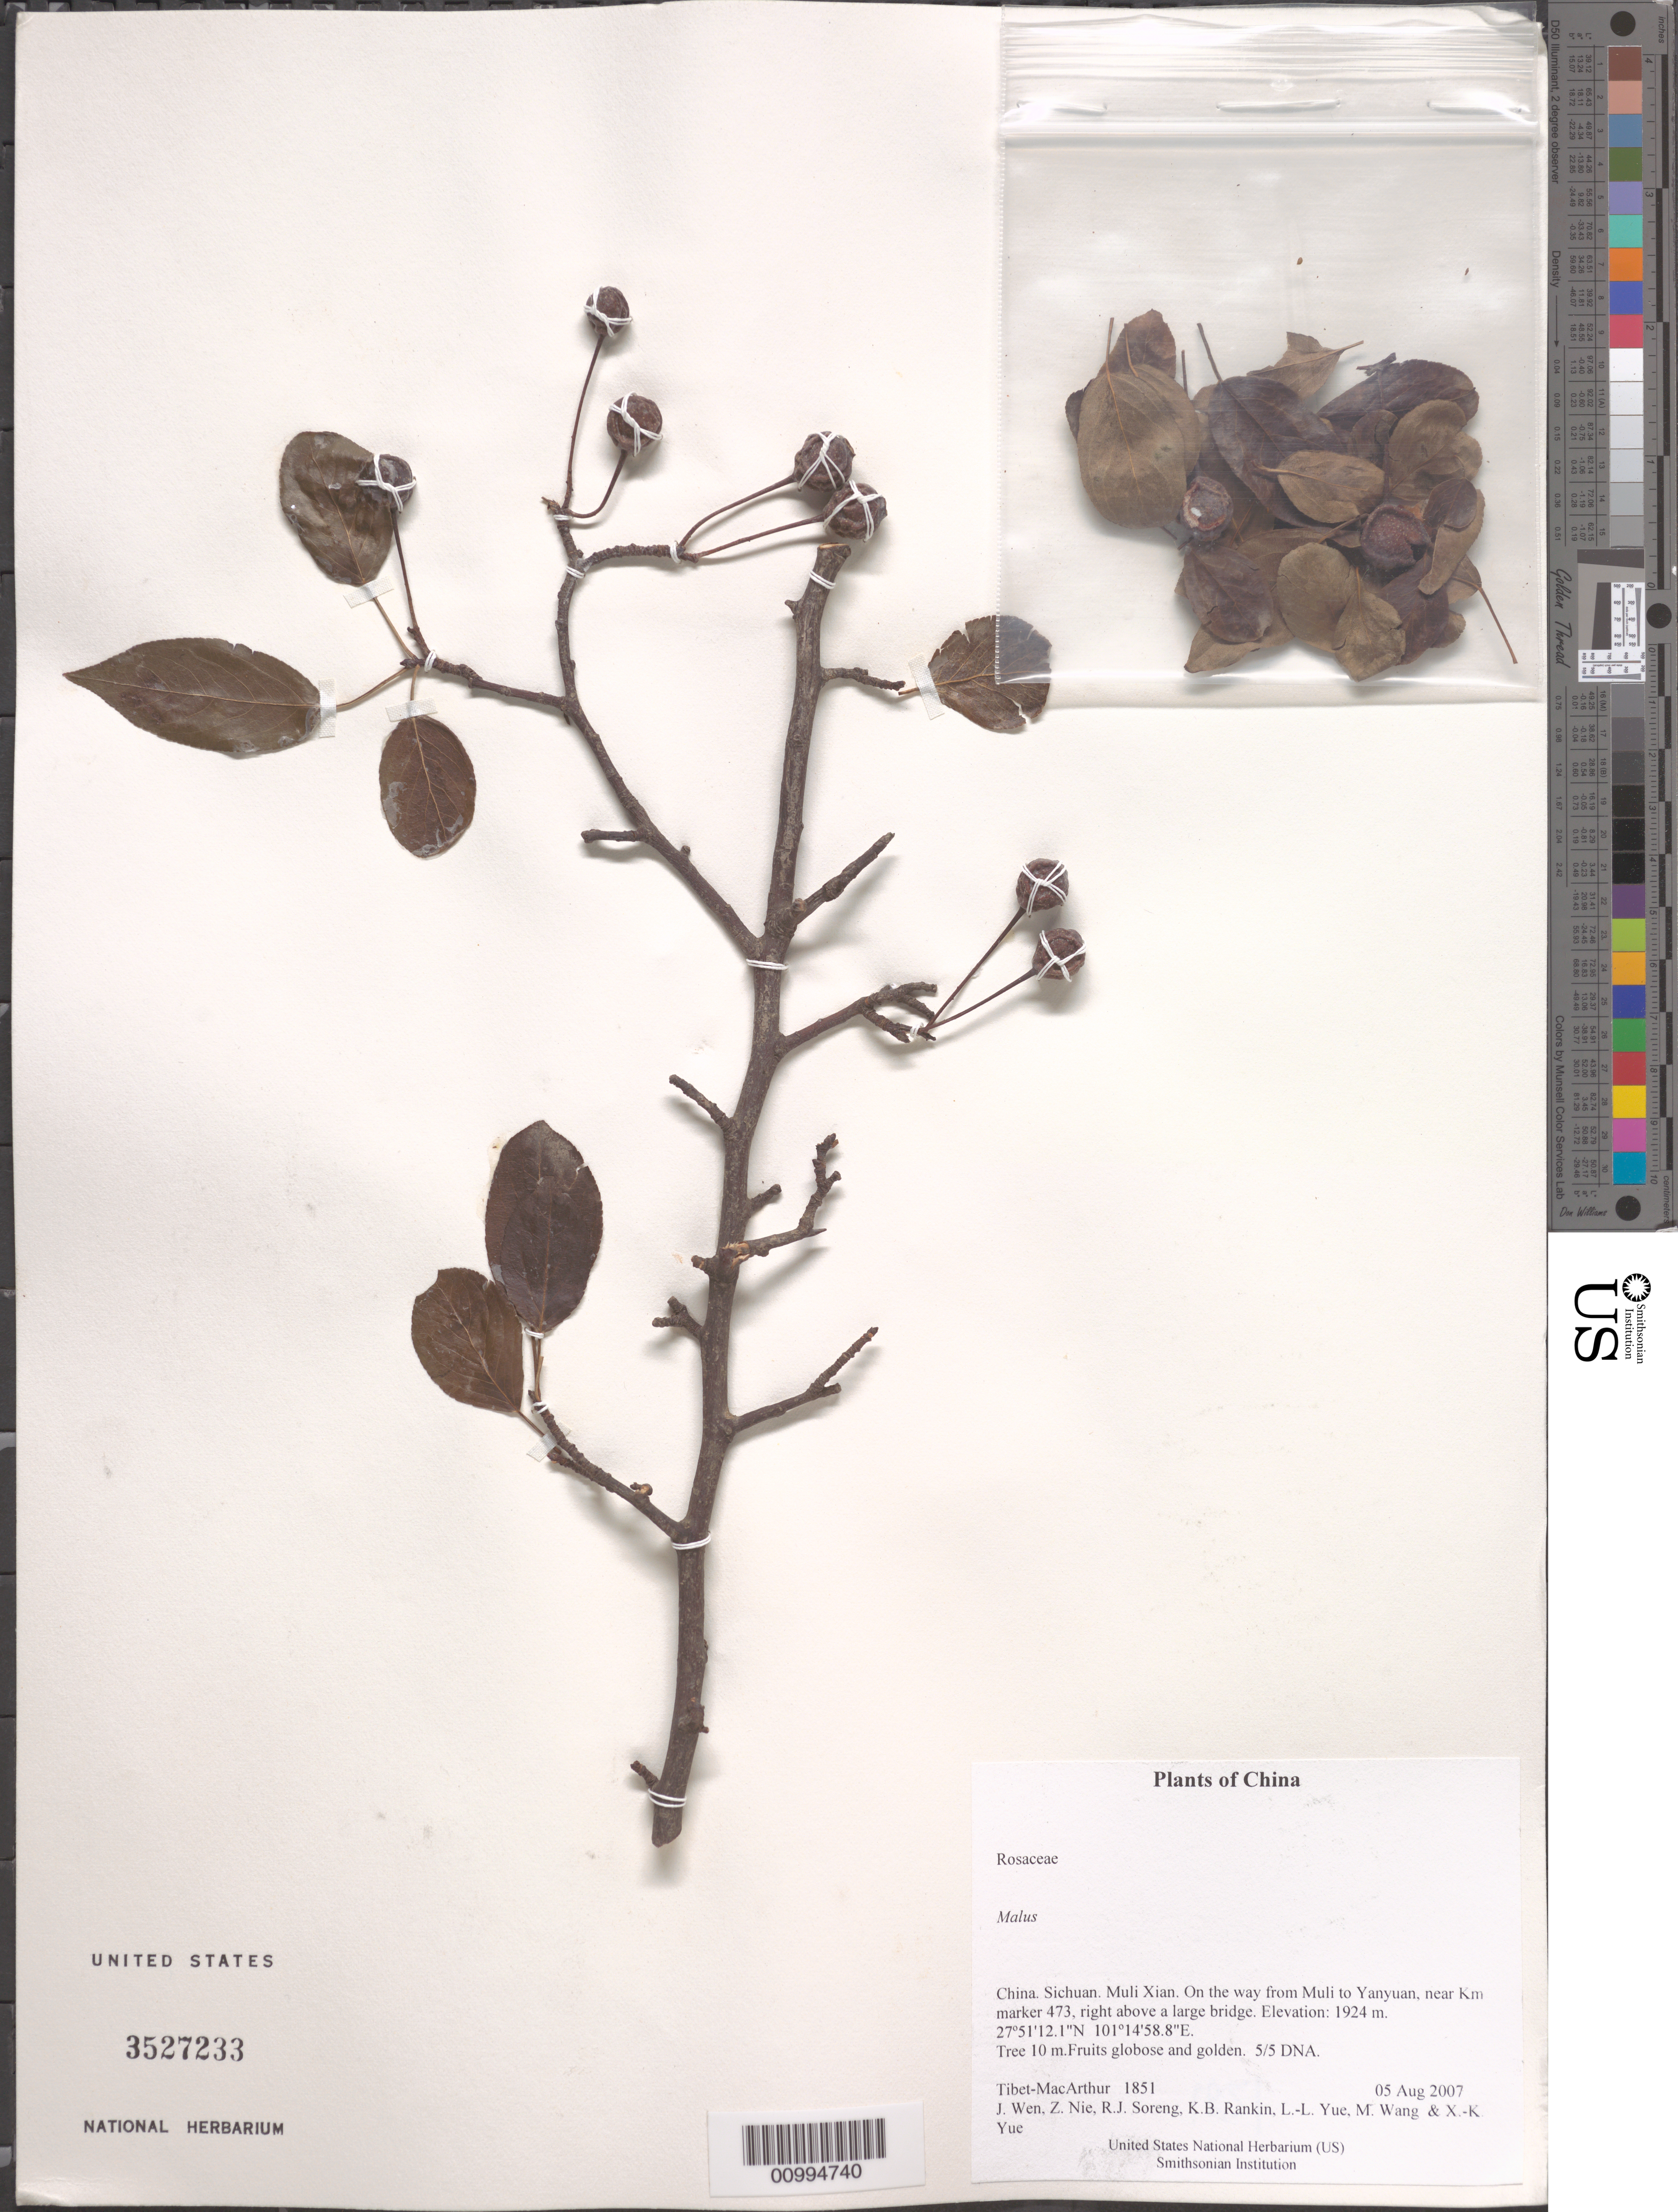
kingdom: Plantae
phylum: Tracheophyta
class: Magnoliopsida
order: Rosales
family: Rosaceae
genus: Malus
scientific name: Malus sp.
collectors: Tibet-MacArthur, J. Wen, Z. Nie, R. J. Soreng, K. Rankin, L. Yue, M. Wang & X. Yue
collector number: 1851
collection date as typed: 05 Aug 2007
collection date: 2007-08-05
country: China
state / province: Sichuan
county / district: Muli Xian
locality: On the way from Muli to Yanyuan, near Km marker 473, right above a large bridge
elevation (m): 1924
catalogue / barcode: US 3527233